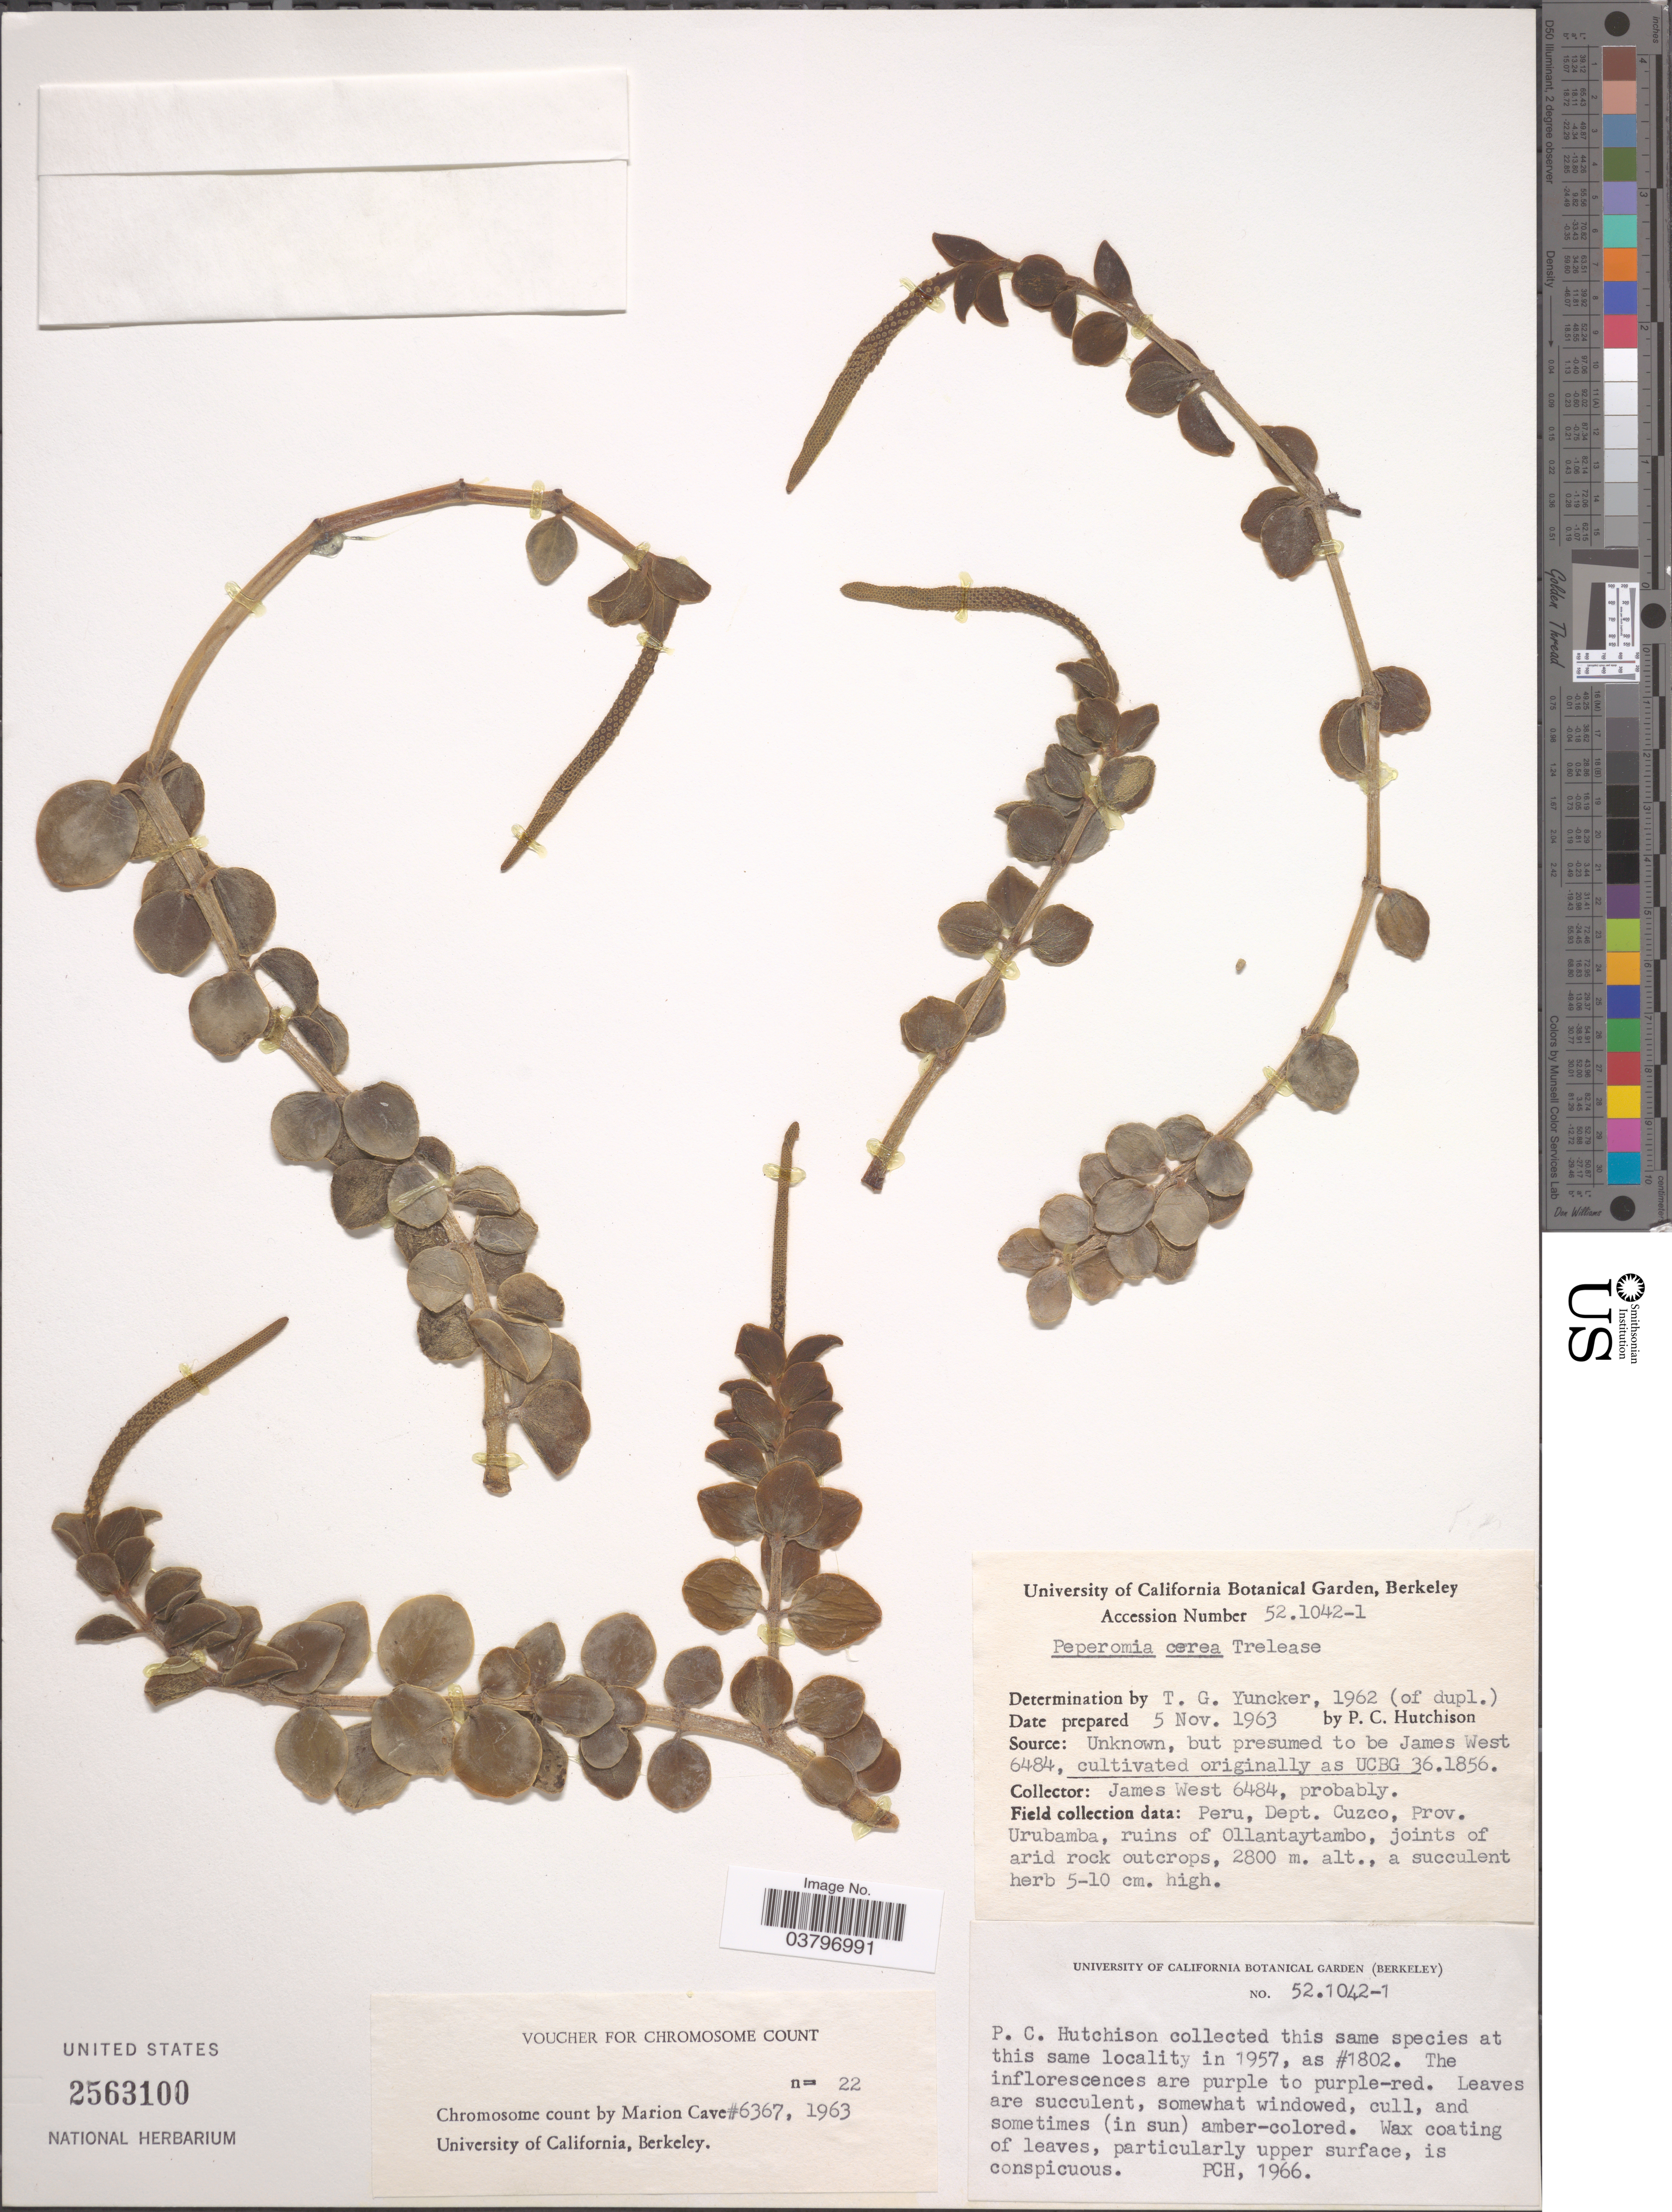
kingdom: Plantae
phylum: Tracheophyta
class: Magnoliopsida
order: Piperales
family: Piperaceae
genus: Peperomia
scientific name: Peperomia cerea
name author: Trel. in J.F. Macbr.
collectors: P. C. Hutchison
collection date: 1963-11-05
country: United States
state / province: California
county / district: Alameda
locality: University of California Botanical Garden, Berkeley.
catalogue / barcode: US 2563100